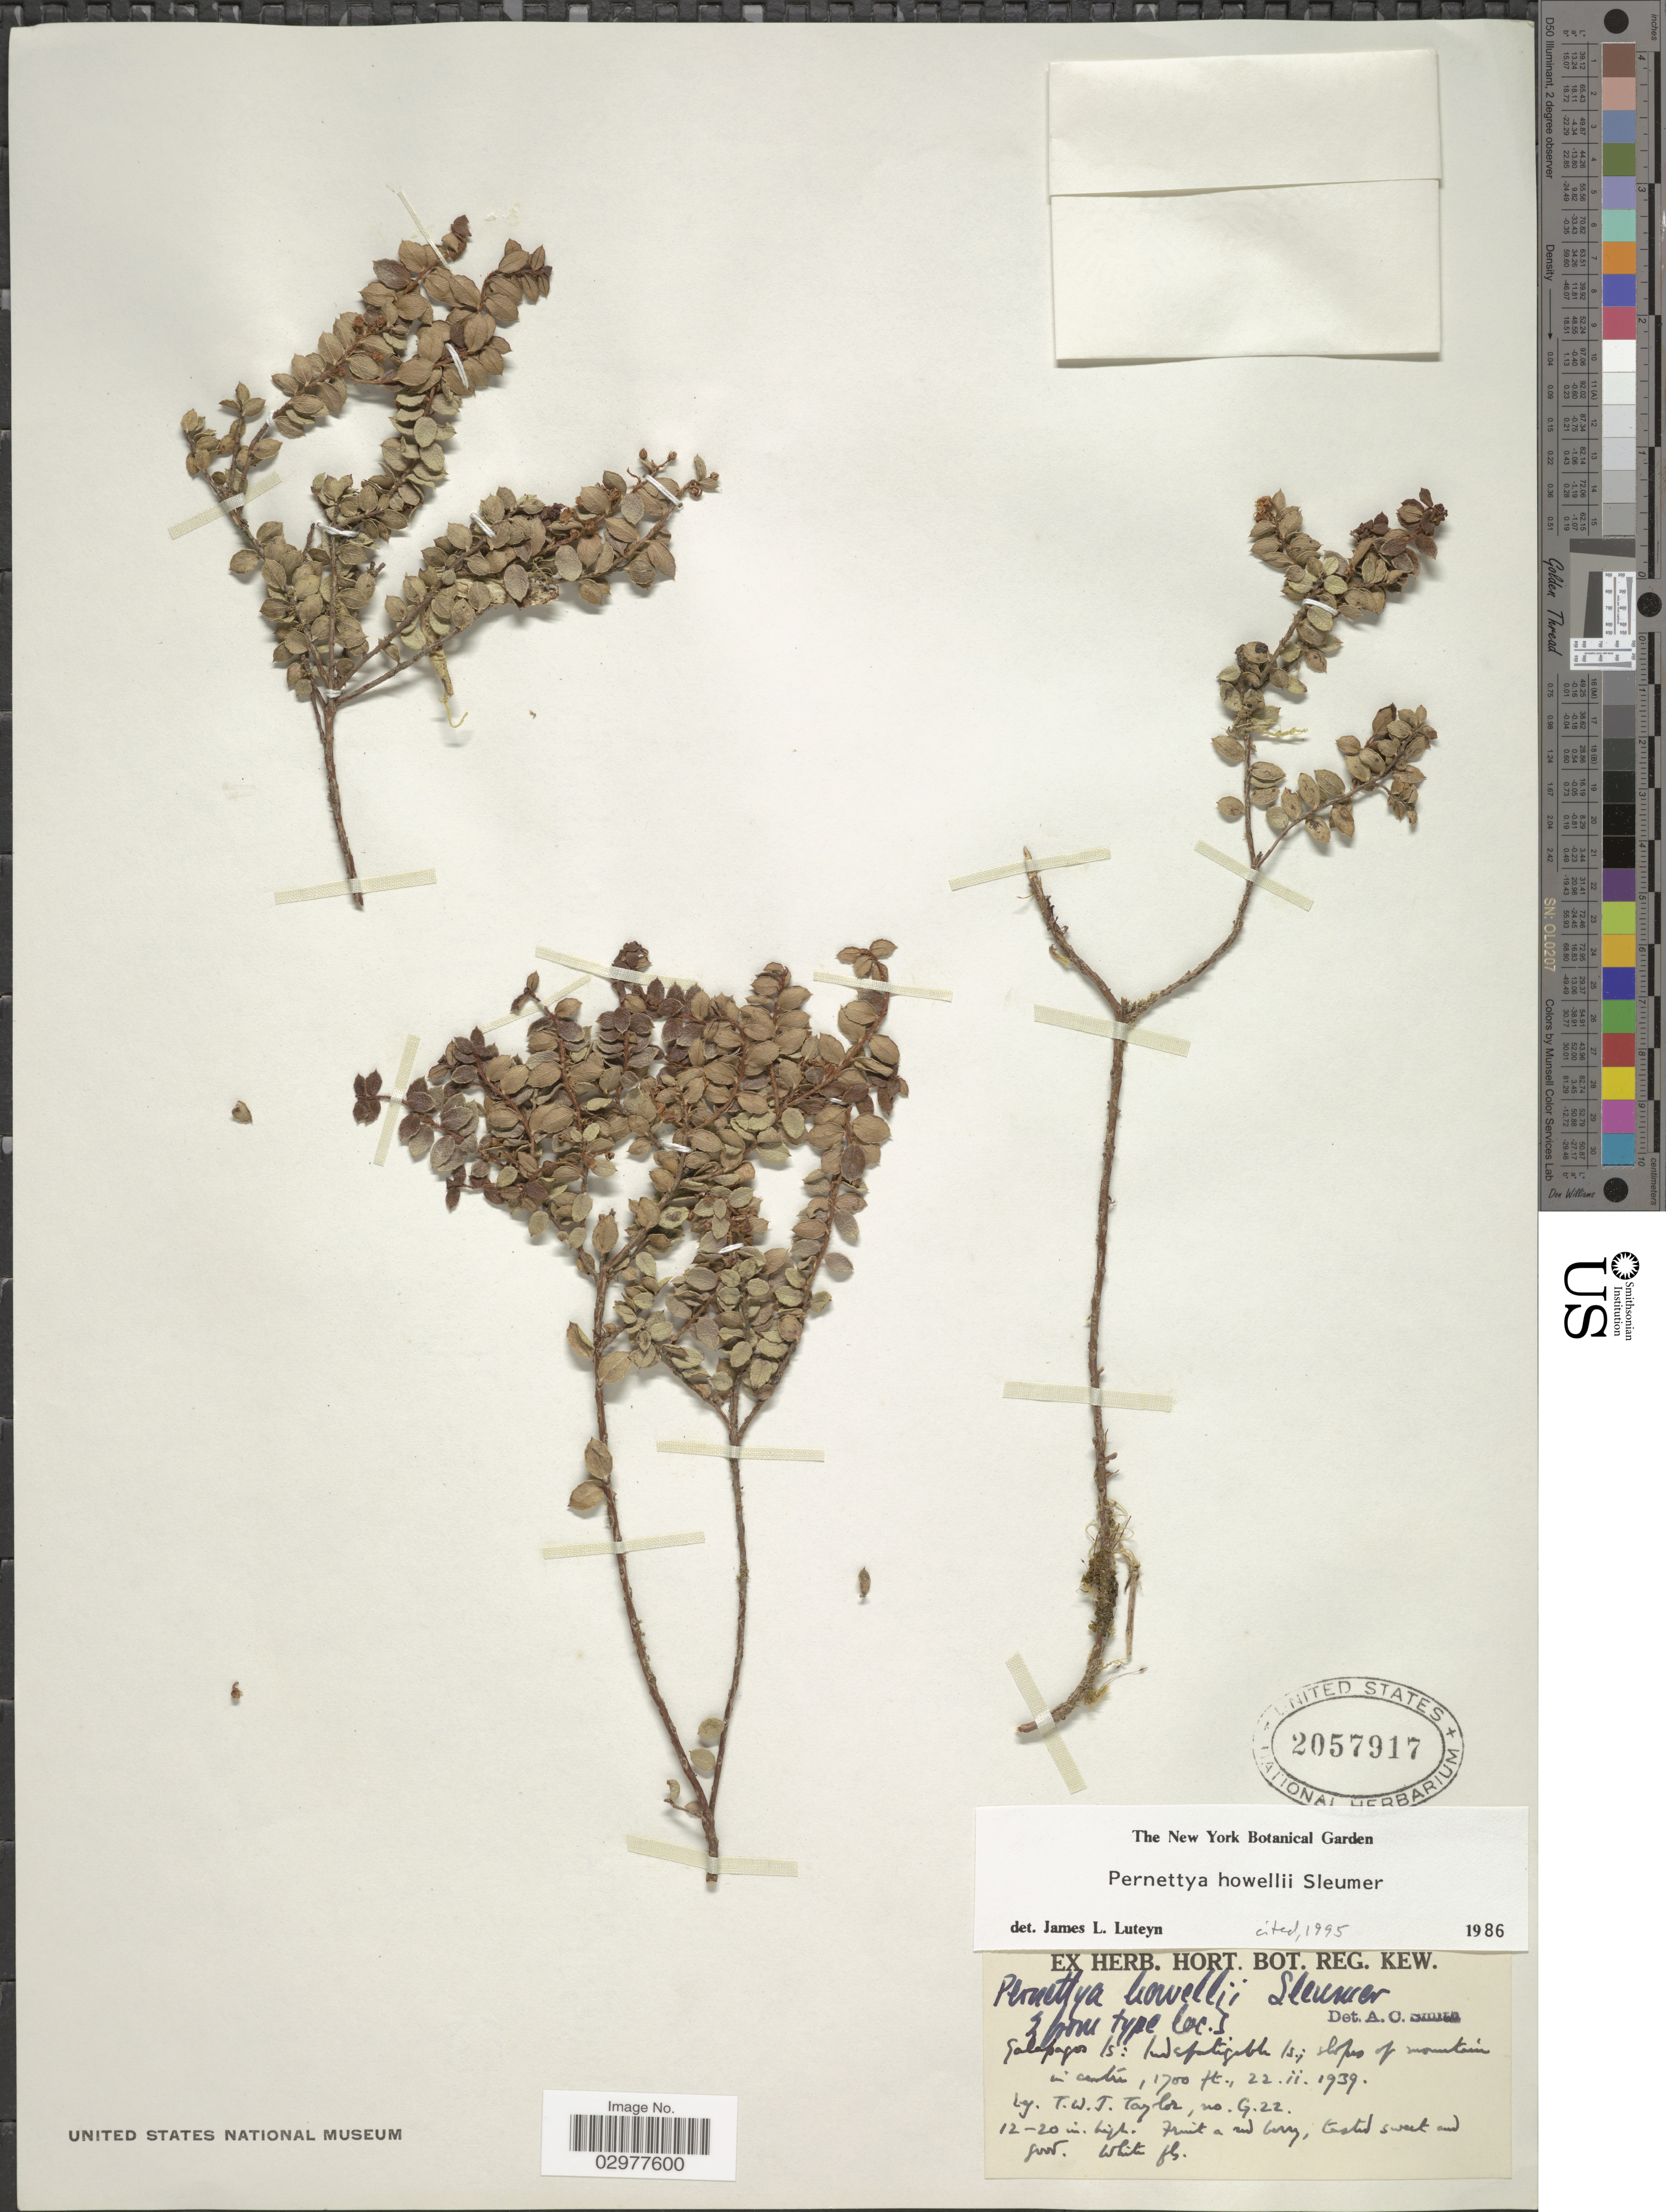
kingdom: Plantae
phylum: Tracheophyta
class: Magnoliopsida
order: Ericales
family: Ericaceae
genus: Pernettya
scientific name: Pernettya howellii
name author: Sleumer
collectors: T. W. J. Taylor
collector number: G22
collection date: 1939-02-22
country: Ecuador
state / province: Colón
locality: Galapagos I., Indefatigable Is.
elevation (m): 518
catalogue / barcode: US 2057917